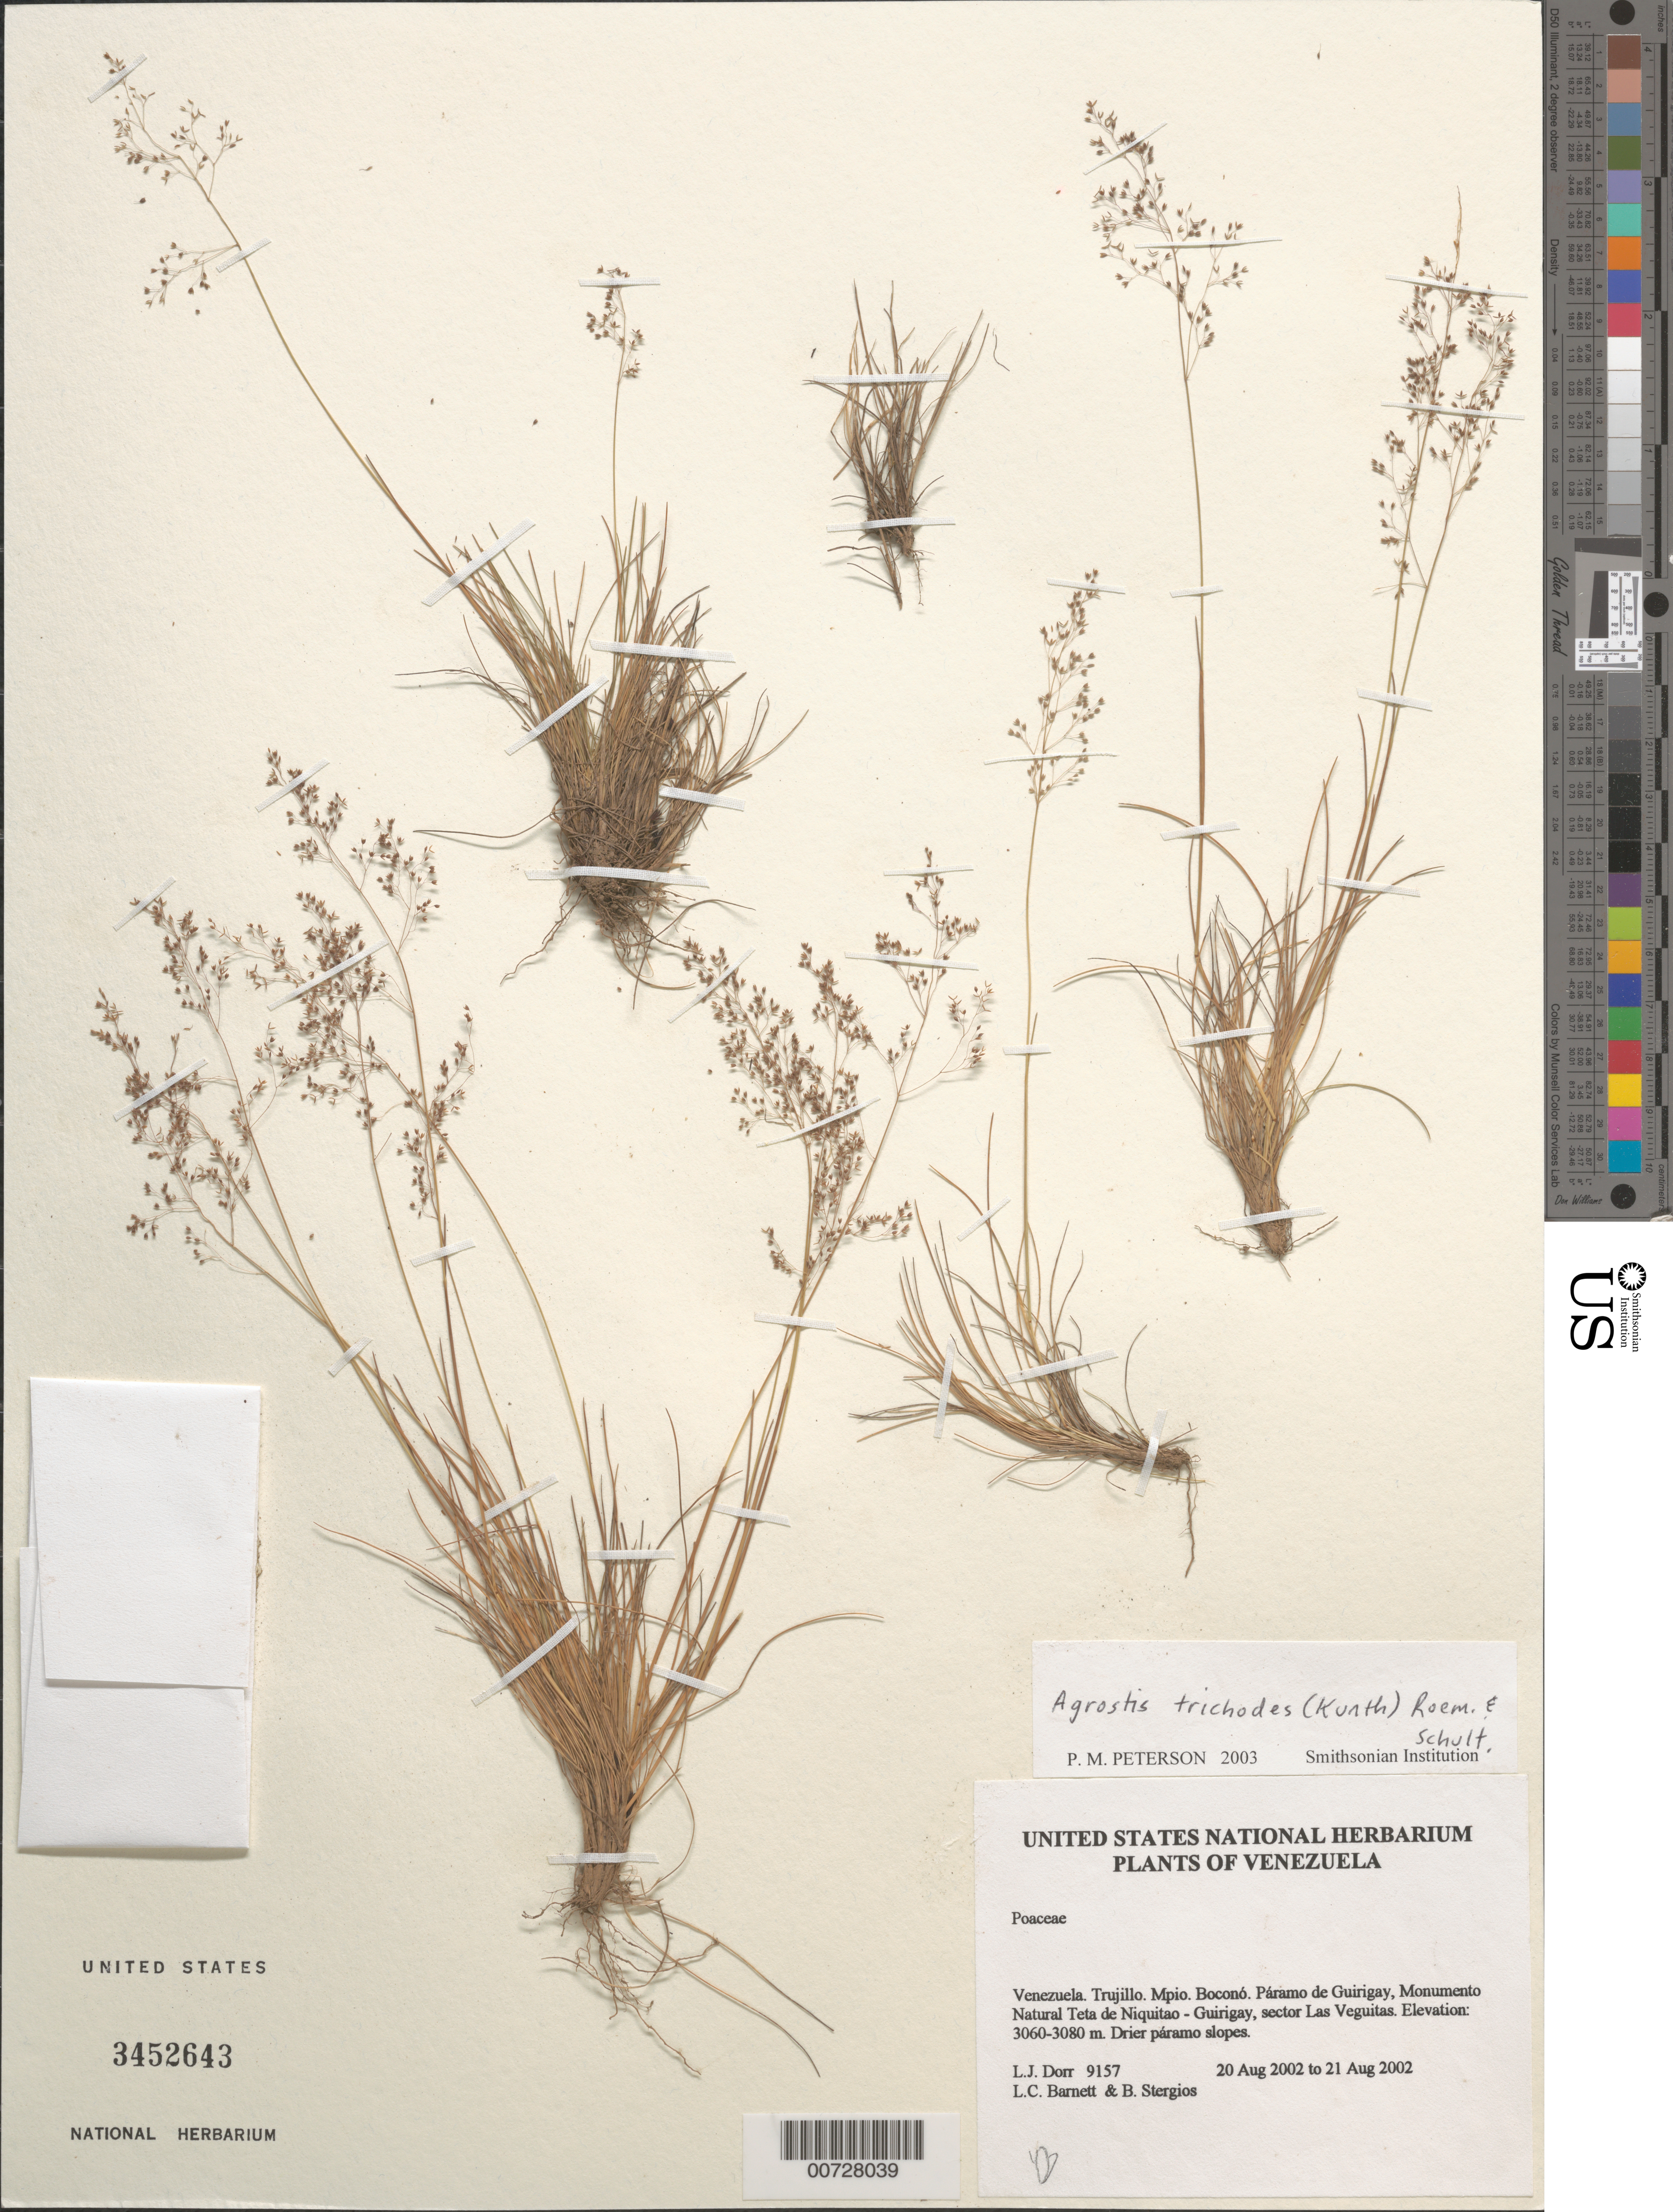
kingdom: Plantae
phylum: Tracheophyta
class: Liliopsida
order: Poales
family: Poaceae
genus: Agrostis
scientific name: Agrostis trichodes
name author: (Kunth) Roem. & Schult.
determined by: Peterson, Paul M., (BOT), Smithsonian Institution - National Museum of Natural History (UNITED STATES)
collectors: L. J. Dorr, L. C. Barnett & B. G. Stergios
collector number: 9157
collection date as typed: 20 Aug 2002 to 21 Aug 2002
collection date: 2002-08-20/2002-08-21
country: Venezuela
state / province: Trujillo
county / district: Boconó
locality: Páramo de Guirigay, Monumento Natural Teta de Niquitao - Guirigay, sector Las Veguitas.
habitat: Drier páramo slopes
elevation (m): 3060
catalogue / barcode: US 3452643